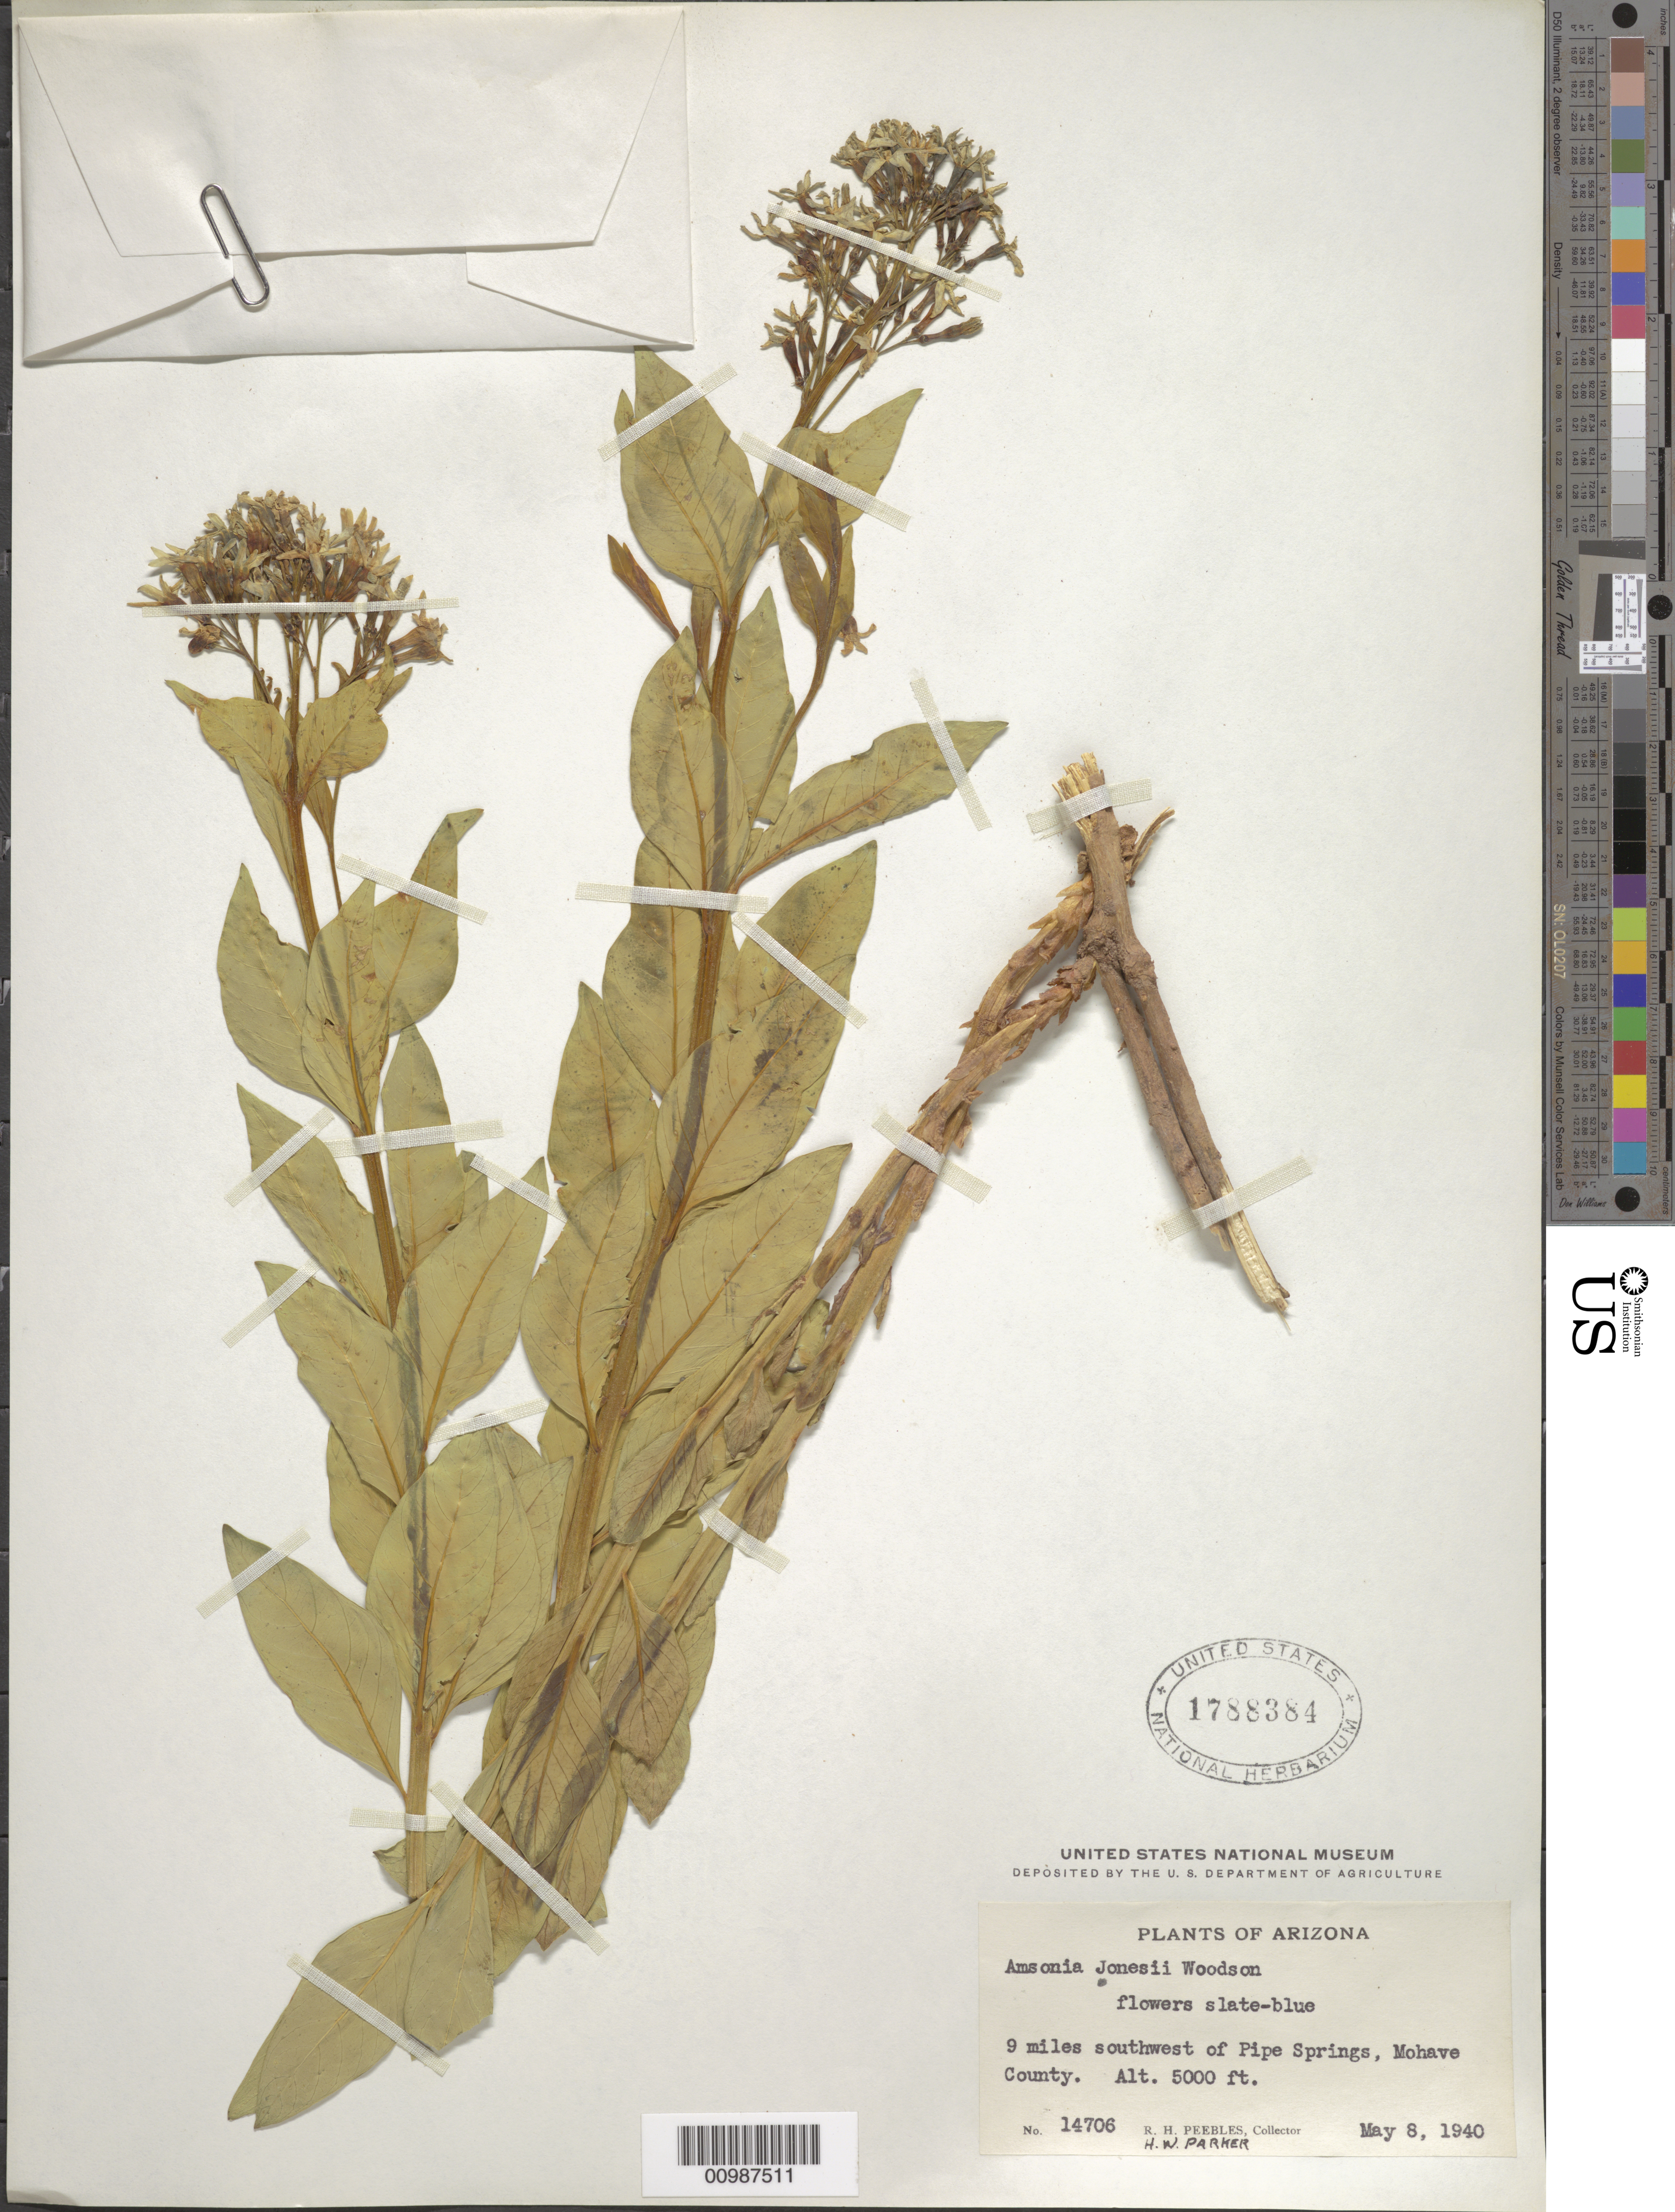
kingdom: Plantae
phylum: Tracheophyta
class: Magnoliopsida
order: Gentianales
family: Apocynaceae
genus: Amsonia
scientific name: Amsonia jonesii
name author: Woodson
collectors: R. H. Peebles & H. W. Parker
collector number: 14706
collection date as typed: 08 May 1940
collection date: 1940-05-08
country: United States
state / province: Arizona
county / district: Mohave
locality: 9 miles SW of Pipe Springs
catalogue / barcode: US 1788384